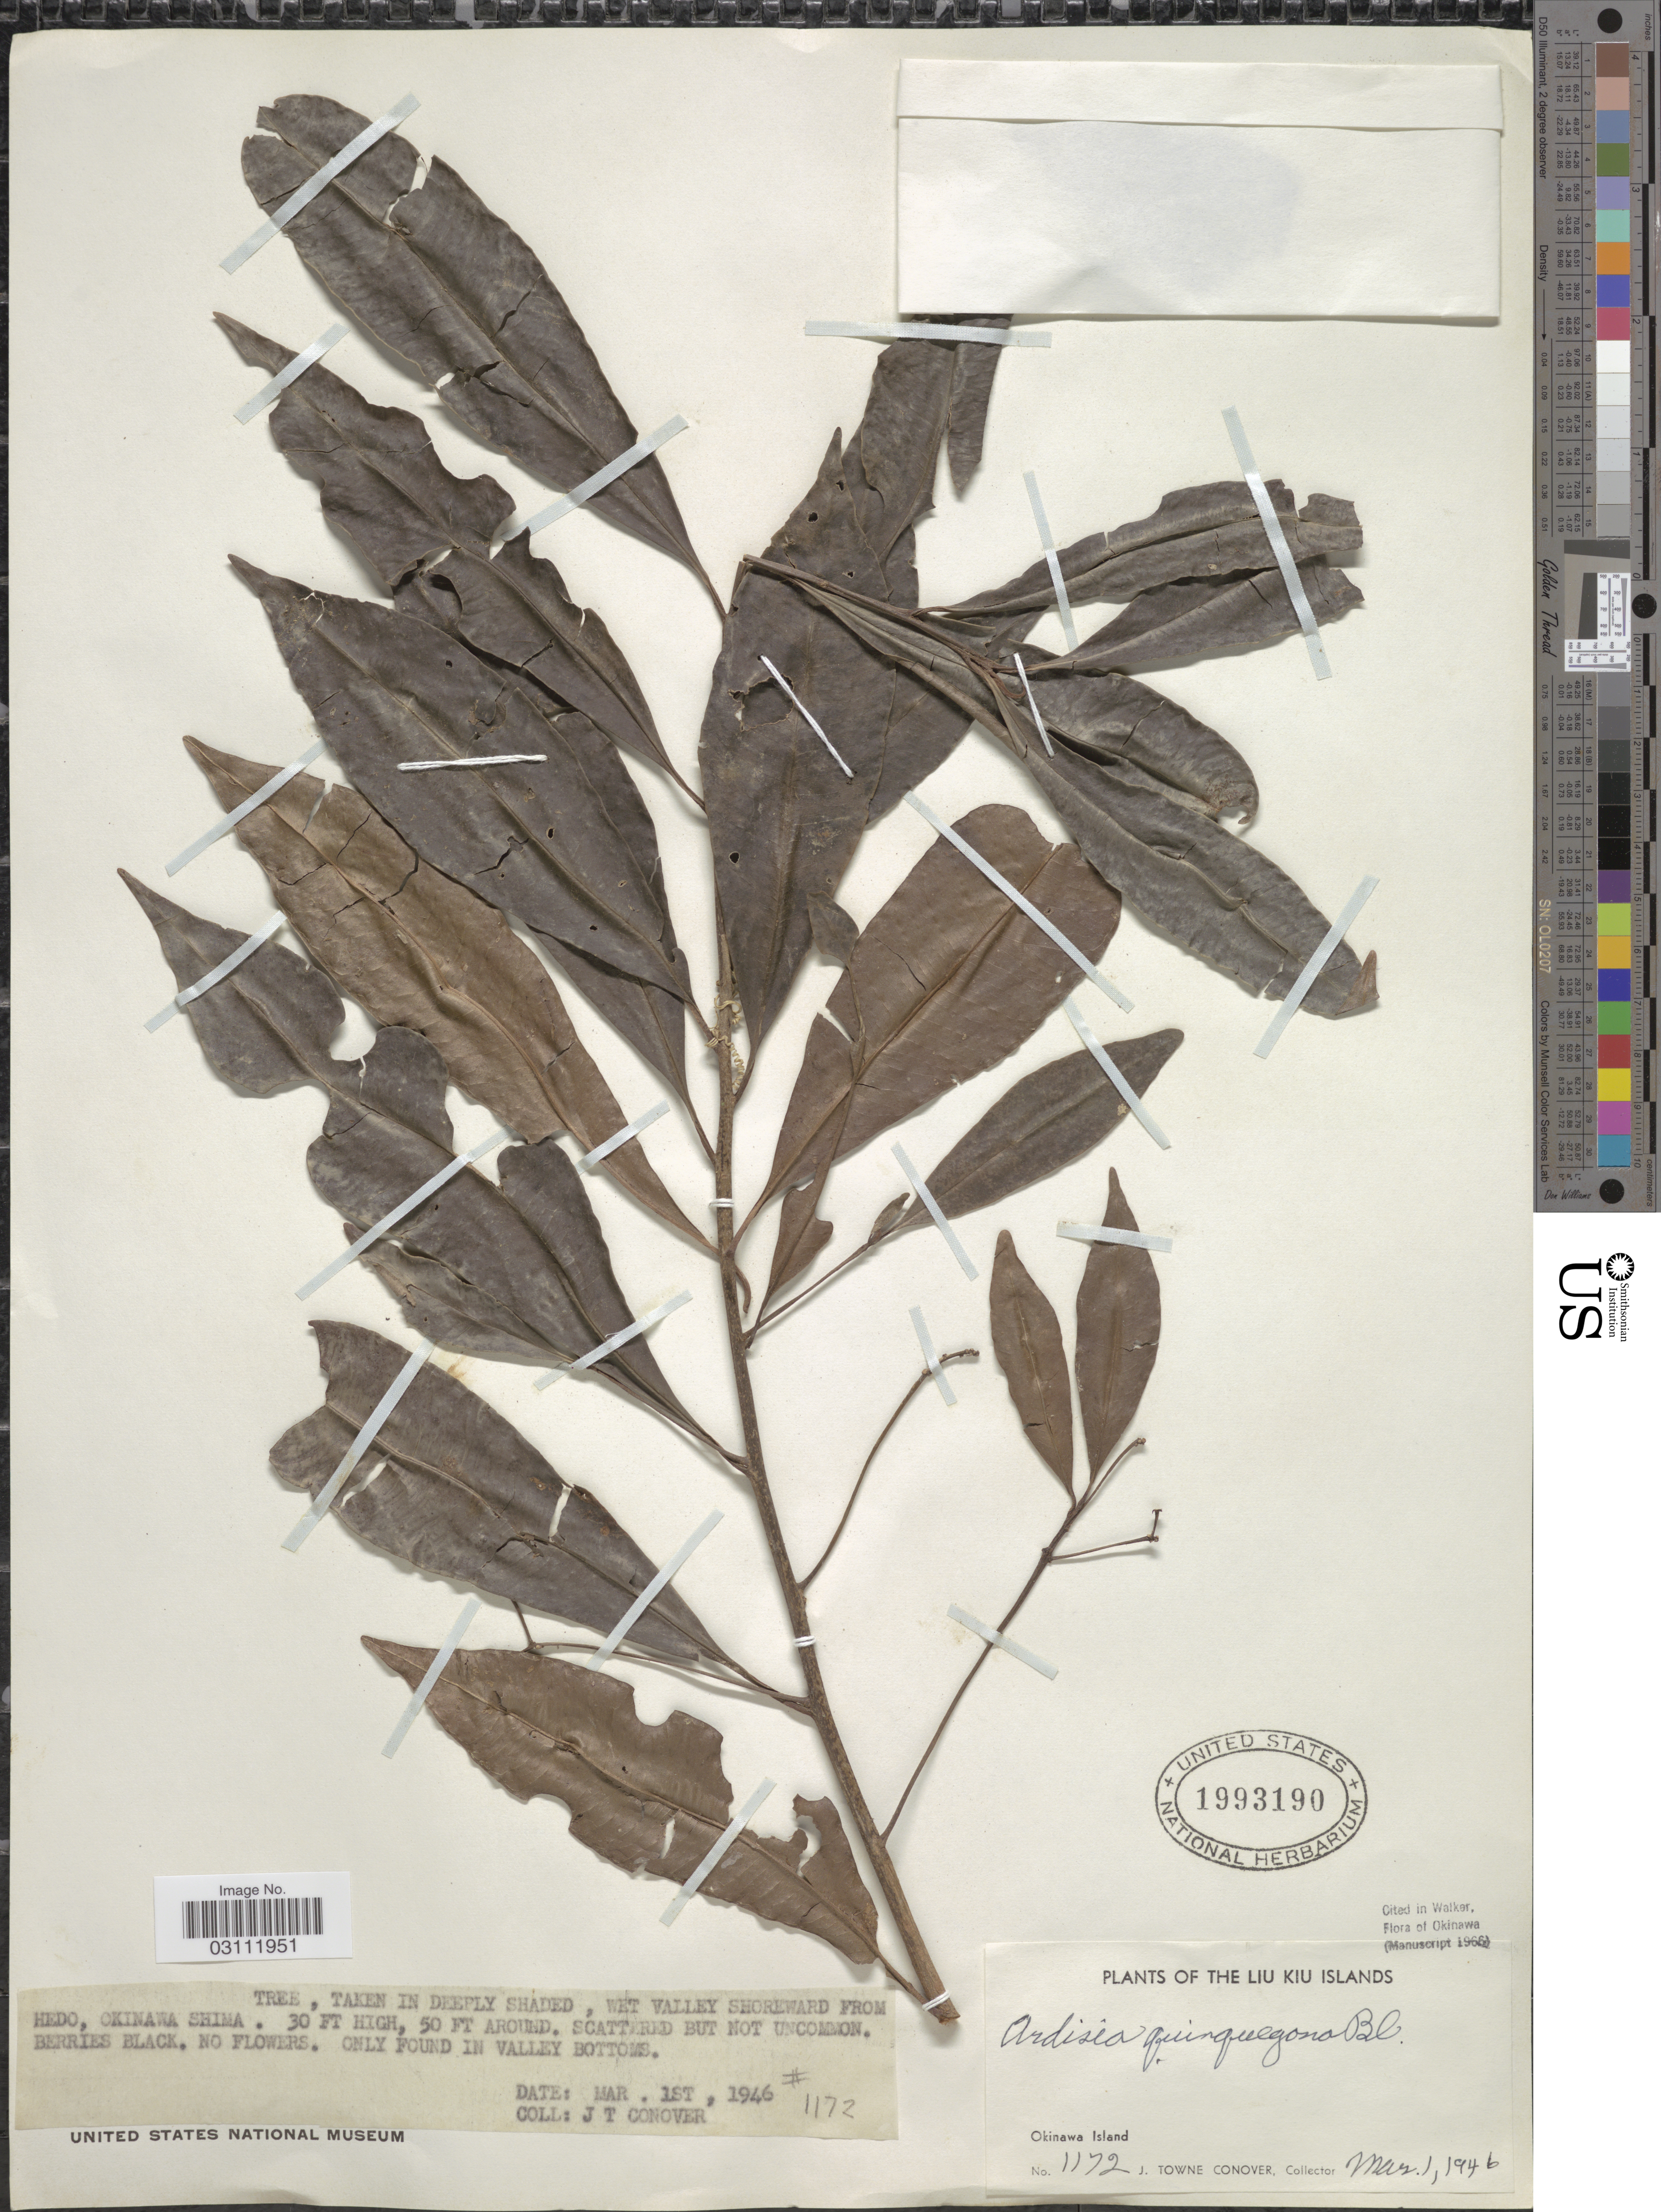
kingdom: Plantae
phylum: Tracheophyta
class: Magnoliopsida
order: Ericales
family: Primulaceae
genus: Ardisia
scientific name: Ardisia quinquegona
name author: Blume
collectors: J. T. Conover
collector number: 1172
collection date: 1946-03-01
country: Japan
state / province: Okinawa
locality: Liu Kiu Islands. Valley Bottoms.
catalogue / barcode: US 1993190